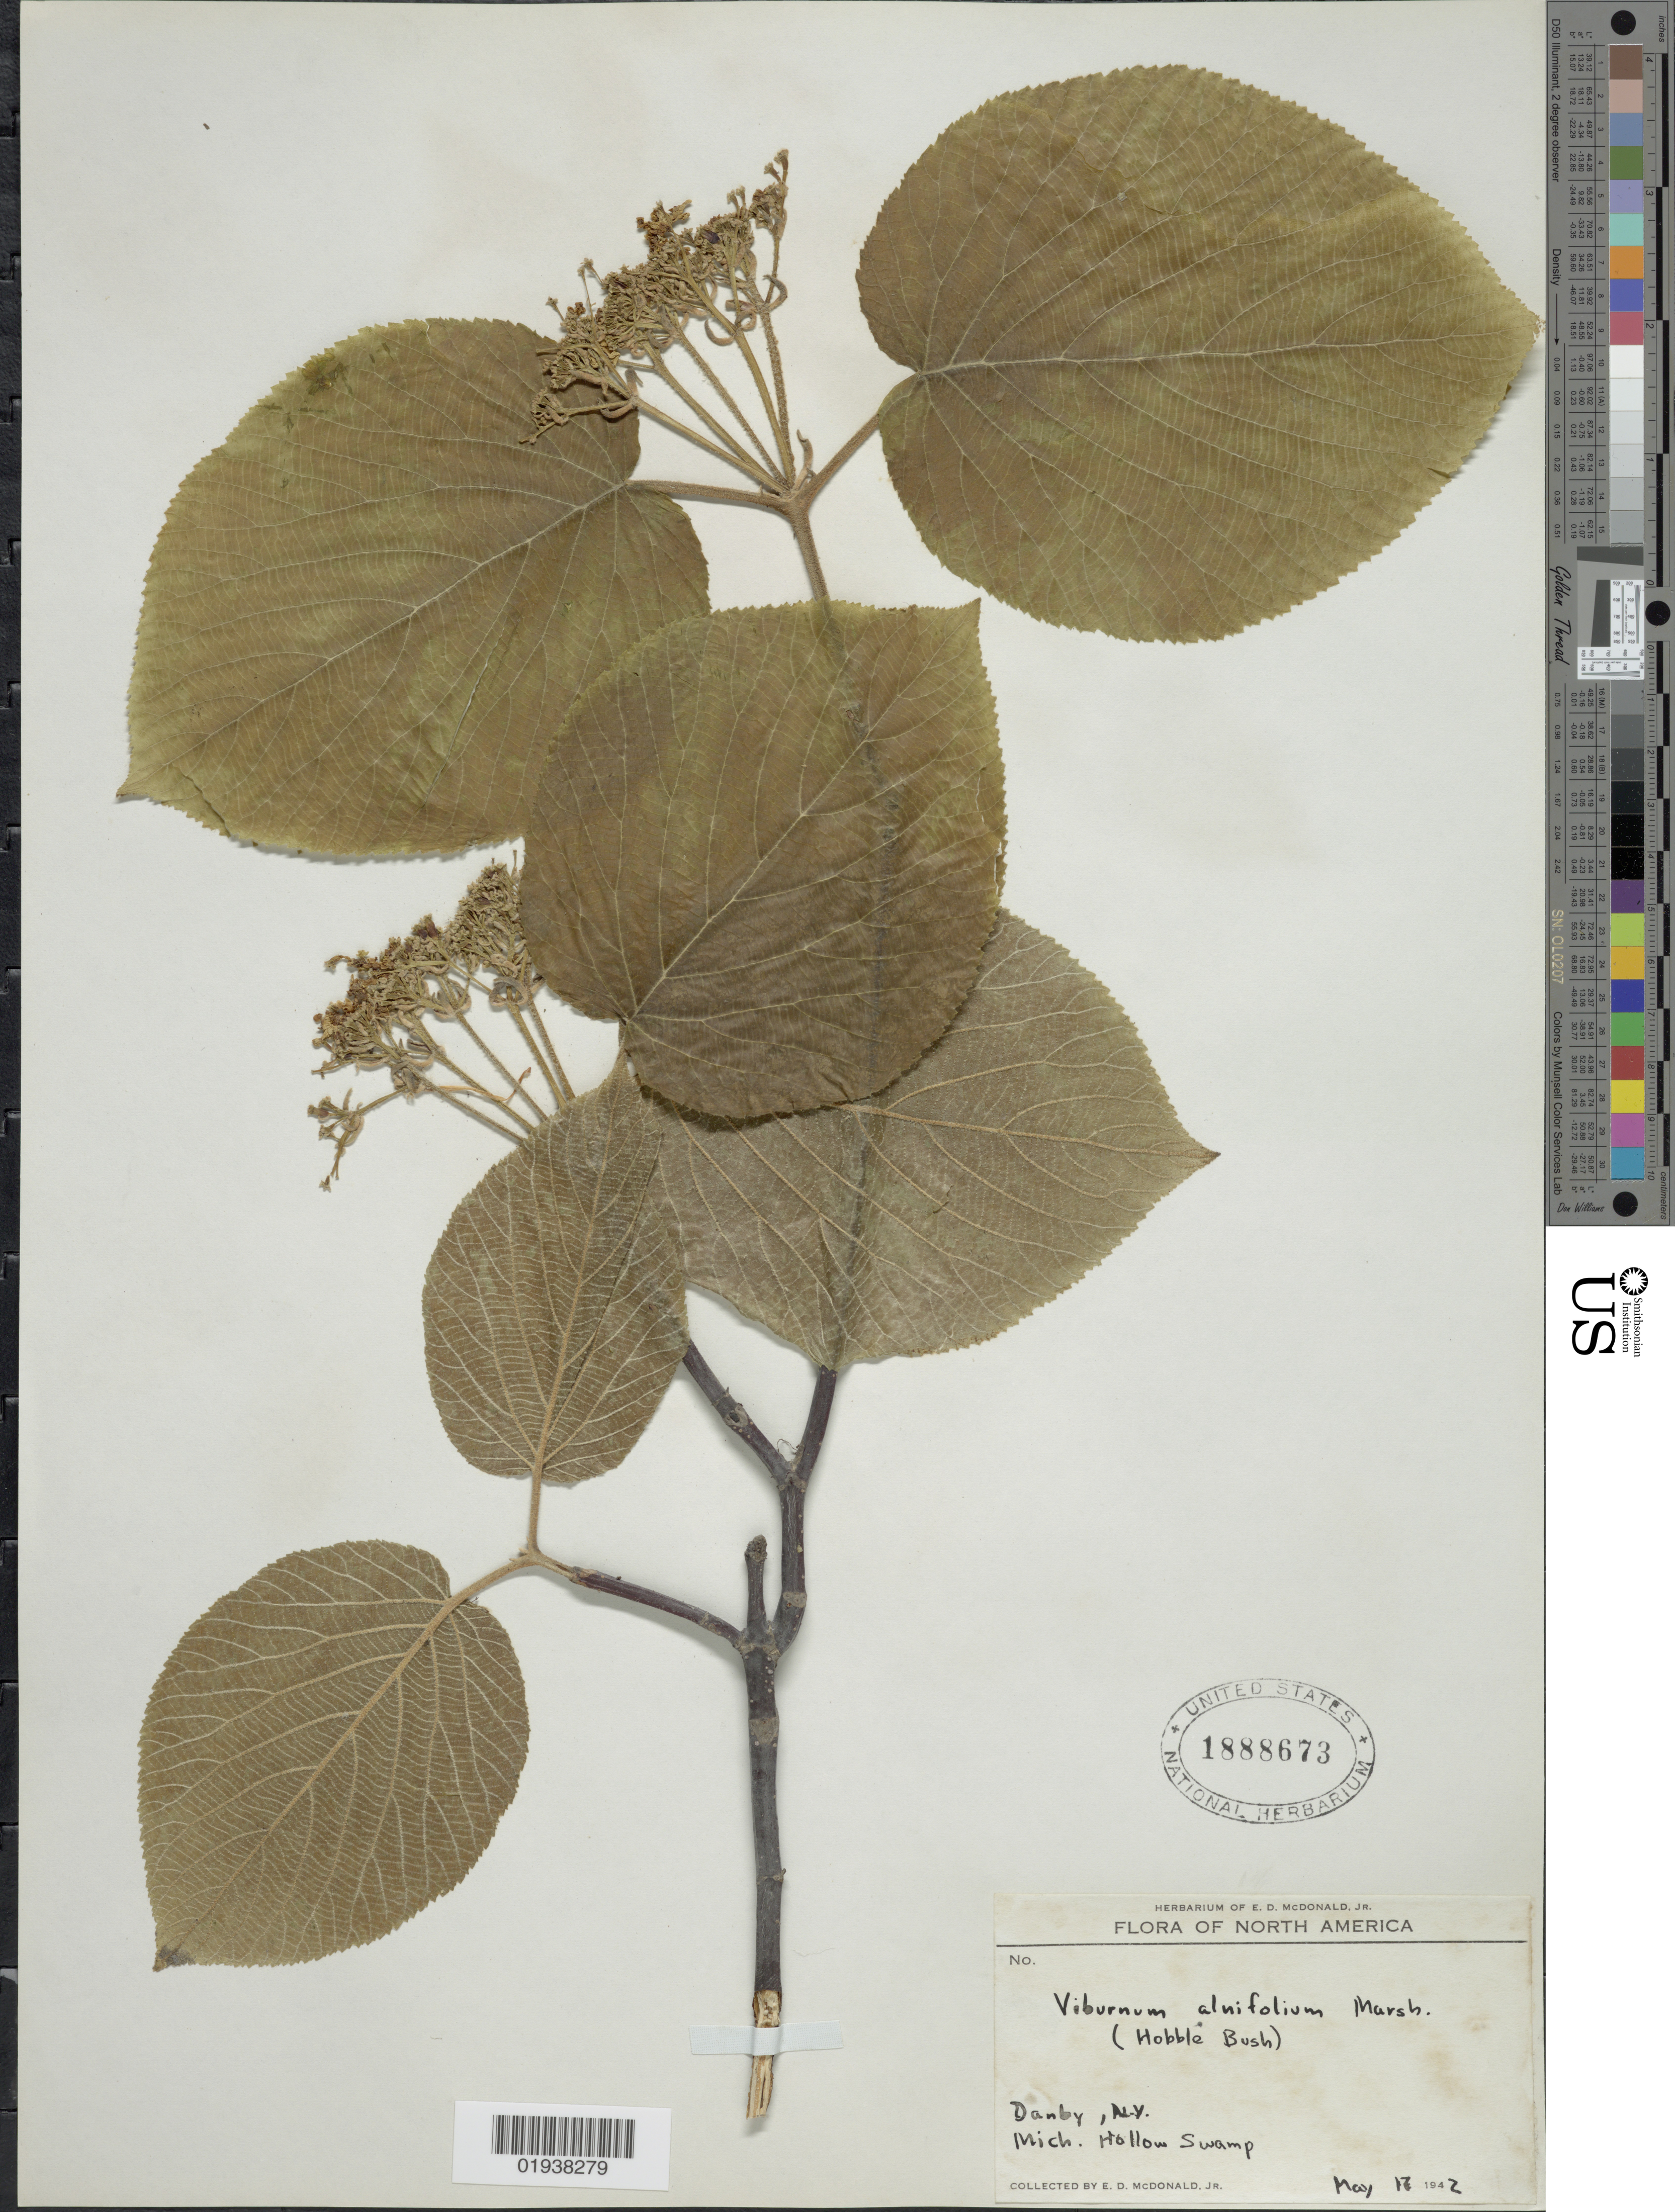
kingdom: Plantae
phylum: Tracheophyta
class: Magnoliopsida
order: Dipsacales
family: Viburnaceae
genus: Viburnum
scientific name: Viburnum alnifolium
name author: Marshall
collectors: E. D. McDonald Jr.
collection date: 1942-05-18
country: United States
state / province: New York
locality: North America. Danby, N.Y. Mich. Hollow Swamp.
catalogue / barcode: US 1888673